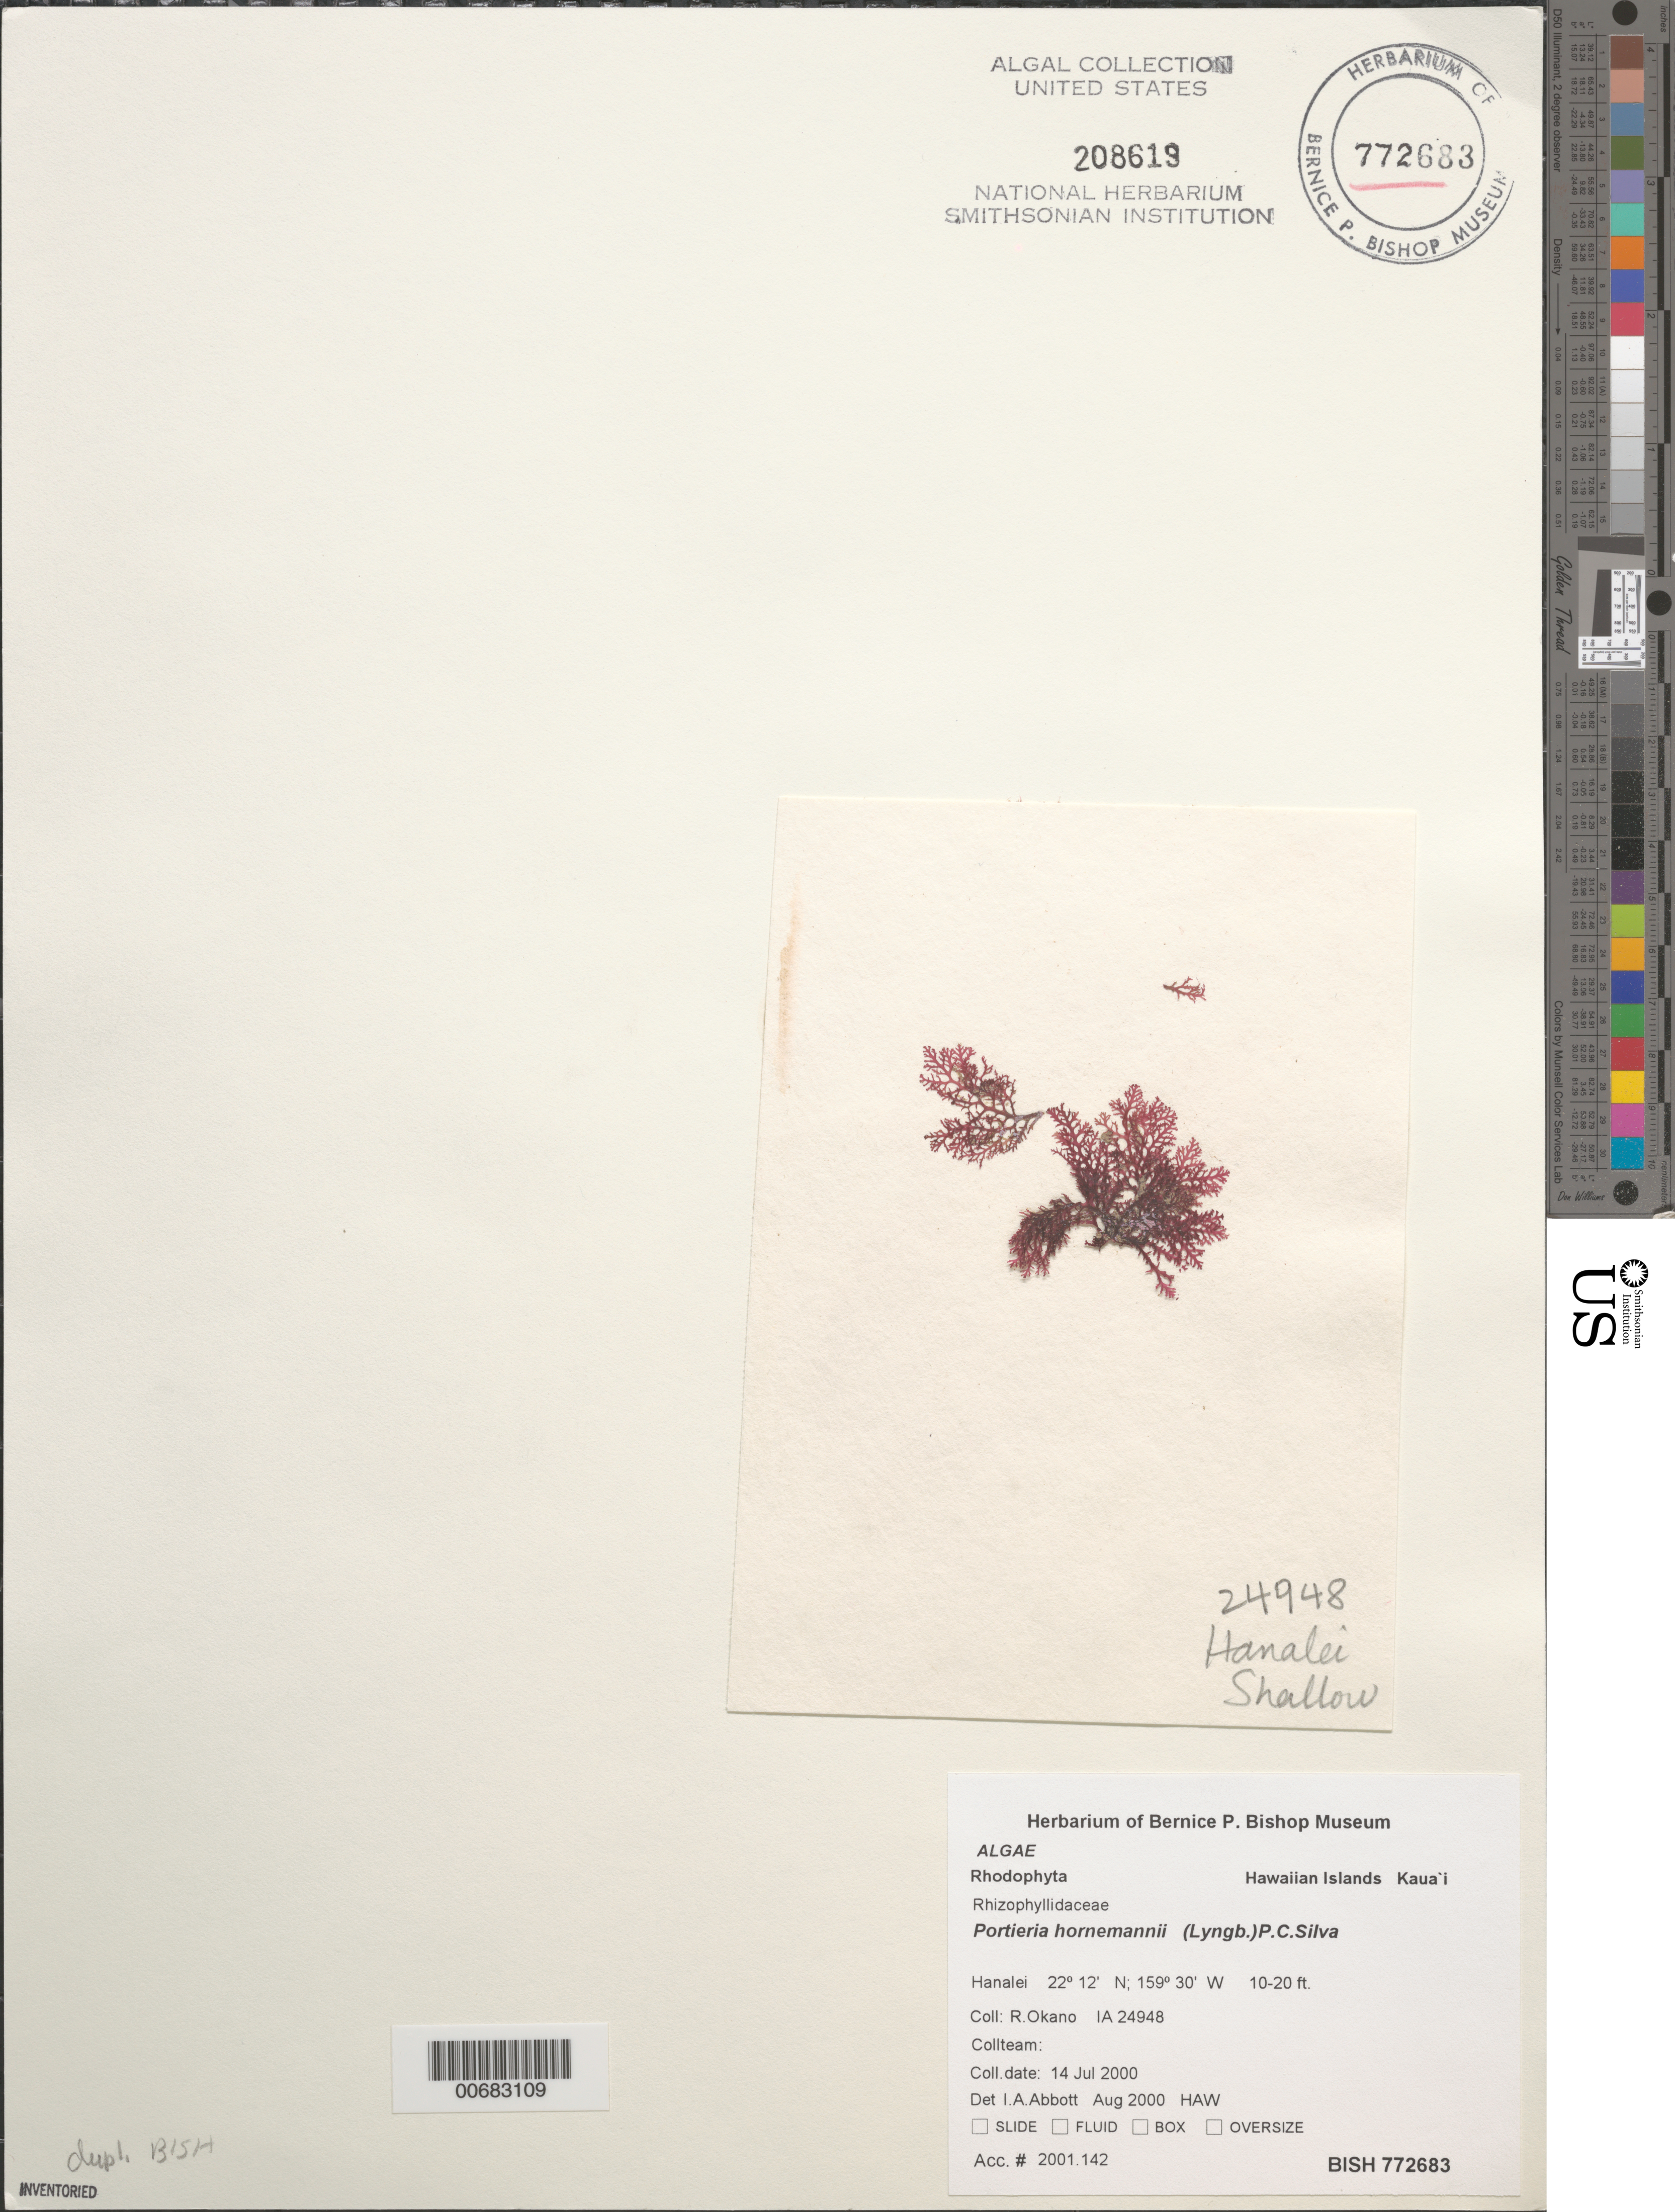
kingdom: Plantae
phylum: Rhodophyta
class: Florideophyceae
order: Gigartinales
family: Rhizophyllidaceae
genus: Portieria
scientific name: Portieria hornemannii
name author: (Lyngbye) P.C. Silva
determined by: Abbott, Isabella A.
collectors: R. Okano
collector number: IAA 24948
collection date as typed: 14 Jul 2000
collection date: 2000-07-14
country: United States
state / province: Hawaii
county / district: Kauai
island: Kaua'i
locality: Hanalei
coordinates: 22 12' N, 159 30' W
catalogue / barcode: US 208619